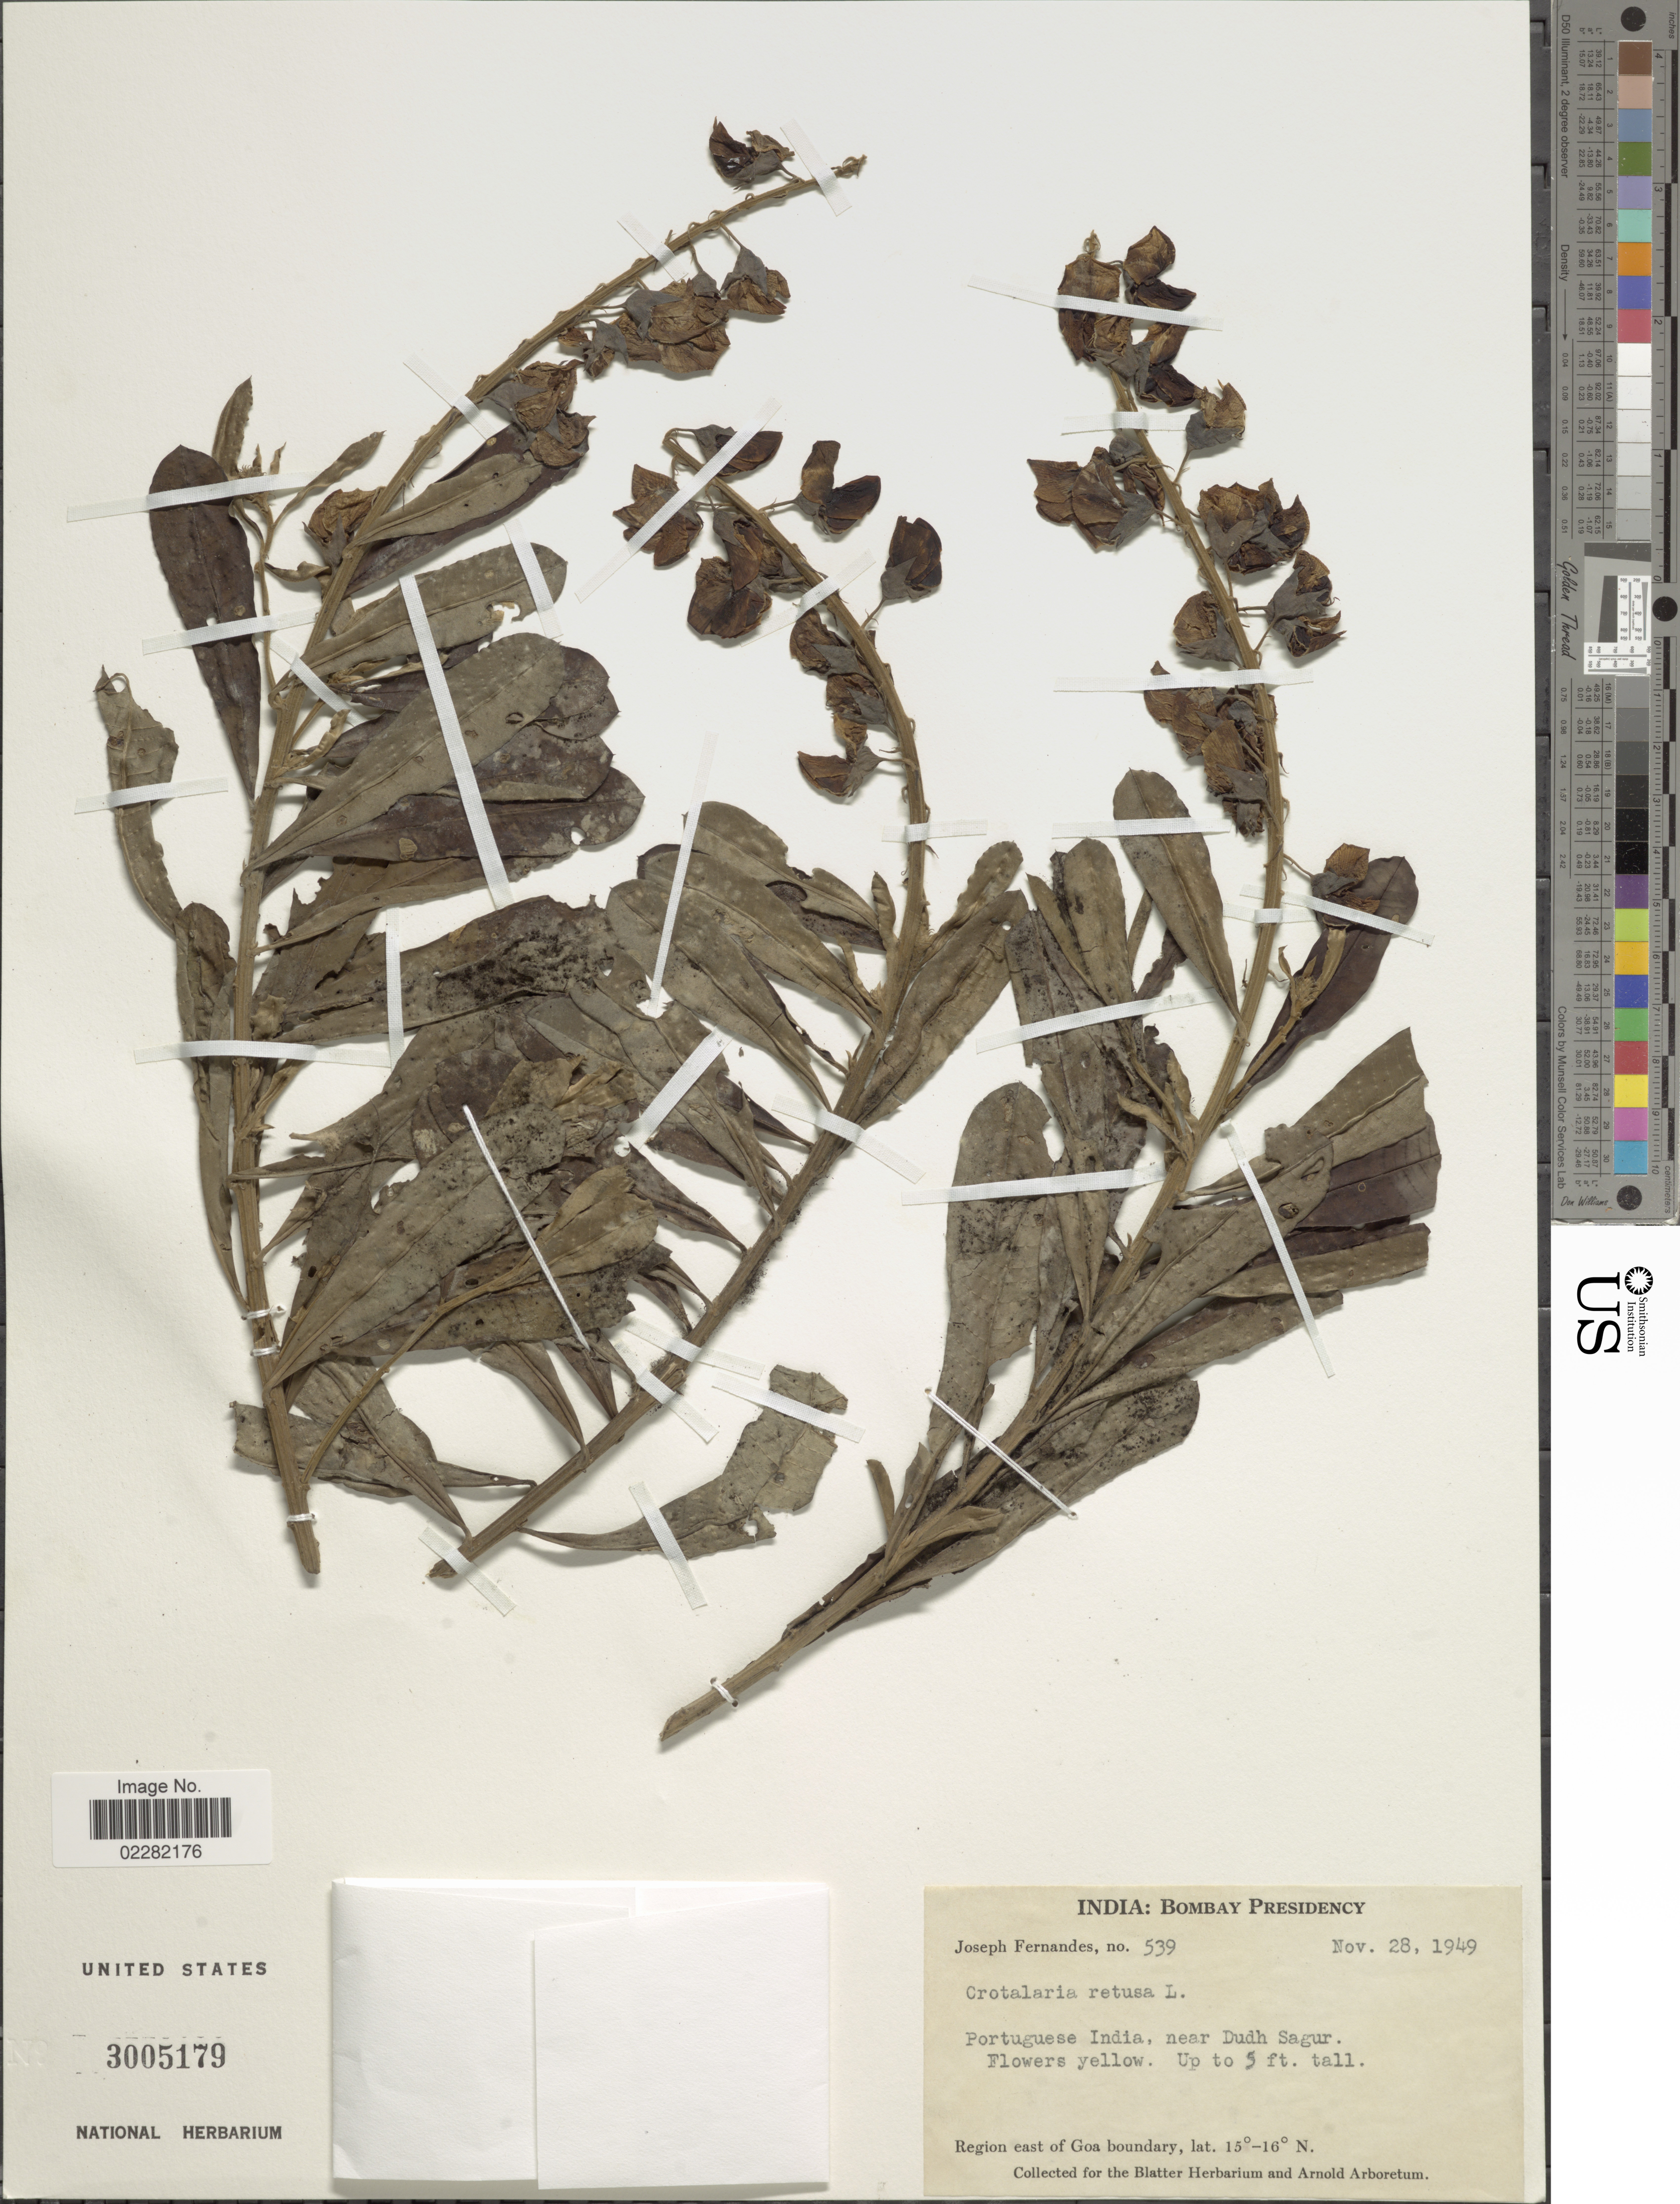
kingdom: Plantae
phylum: Tracheophyta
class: Magnoliopsida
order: Fabales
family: Fabaceae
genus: Crotalaria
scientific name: Crotalaria retusa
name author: L.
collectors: J. Fernandes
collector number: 539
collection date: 1949-11-28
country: India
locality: Bombay Presidency. Portuguese India, near Dduh Sagur, Region east of Goa Boundary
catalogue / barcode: US 3005179